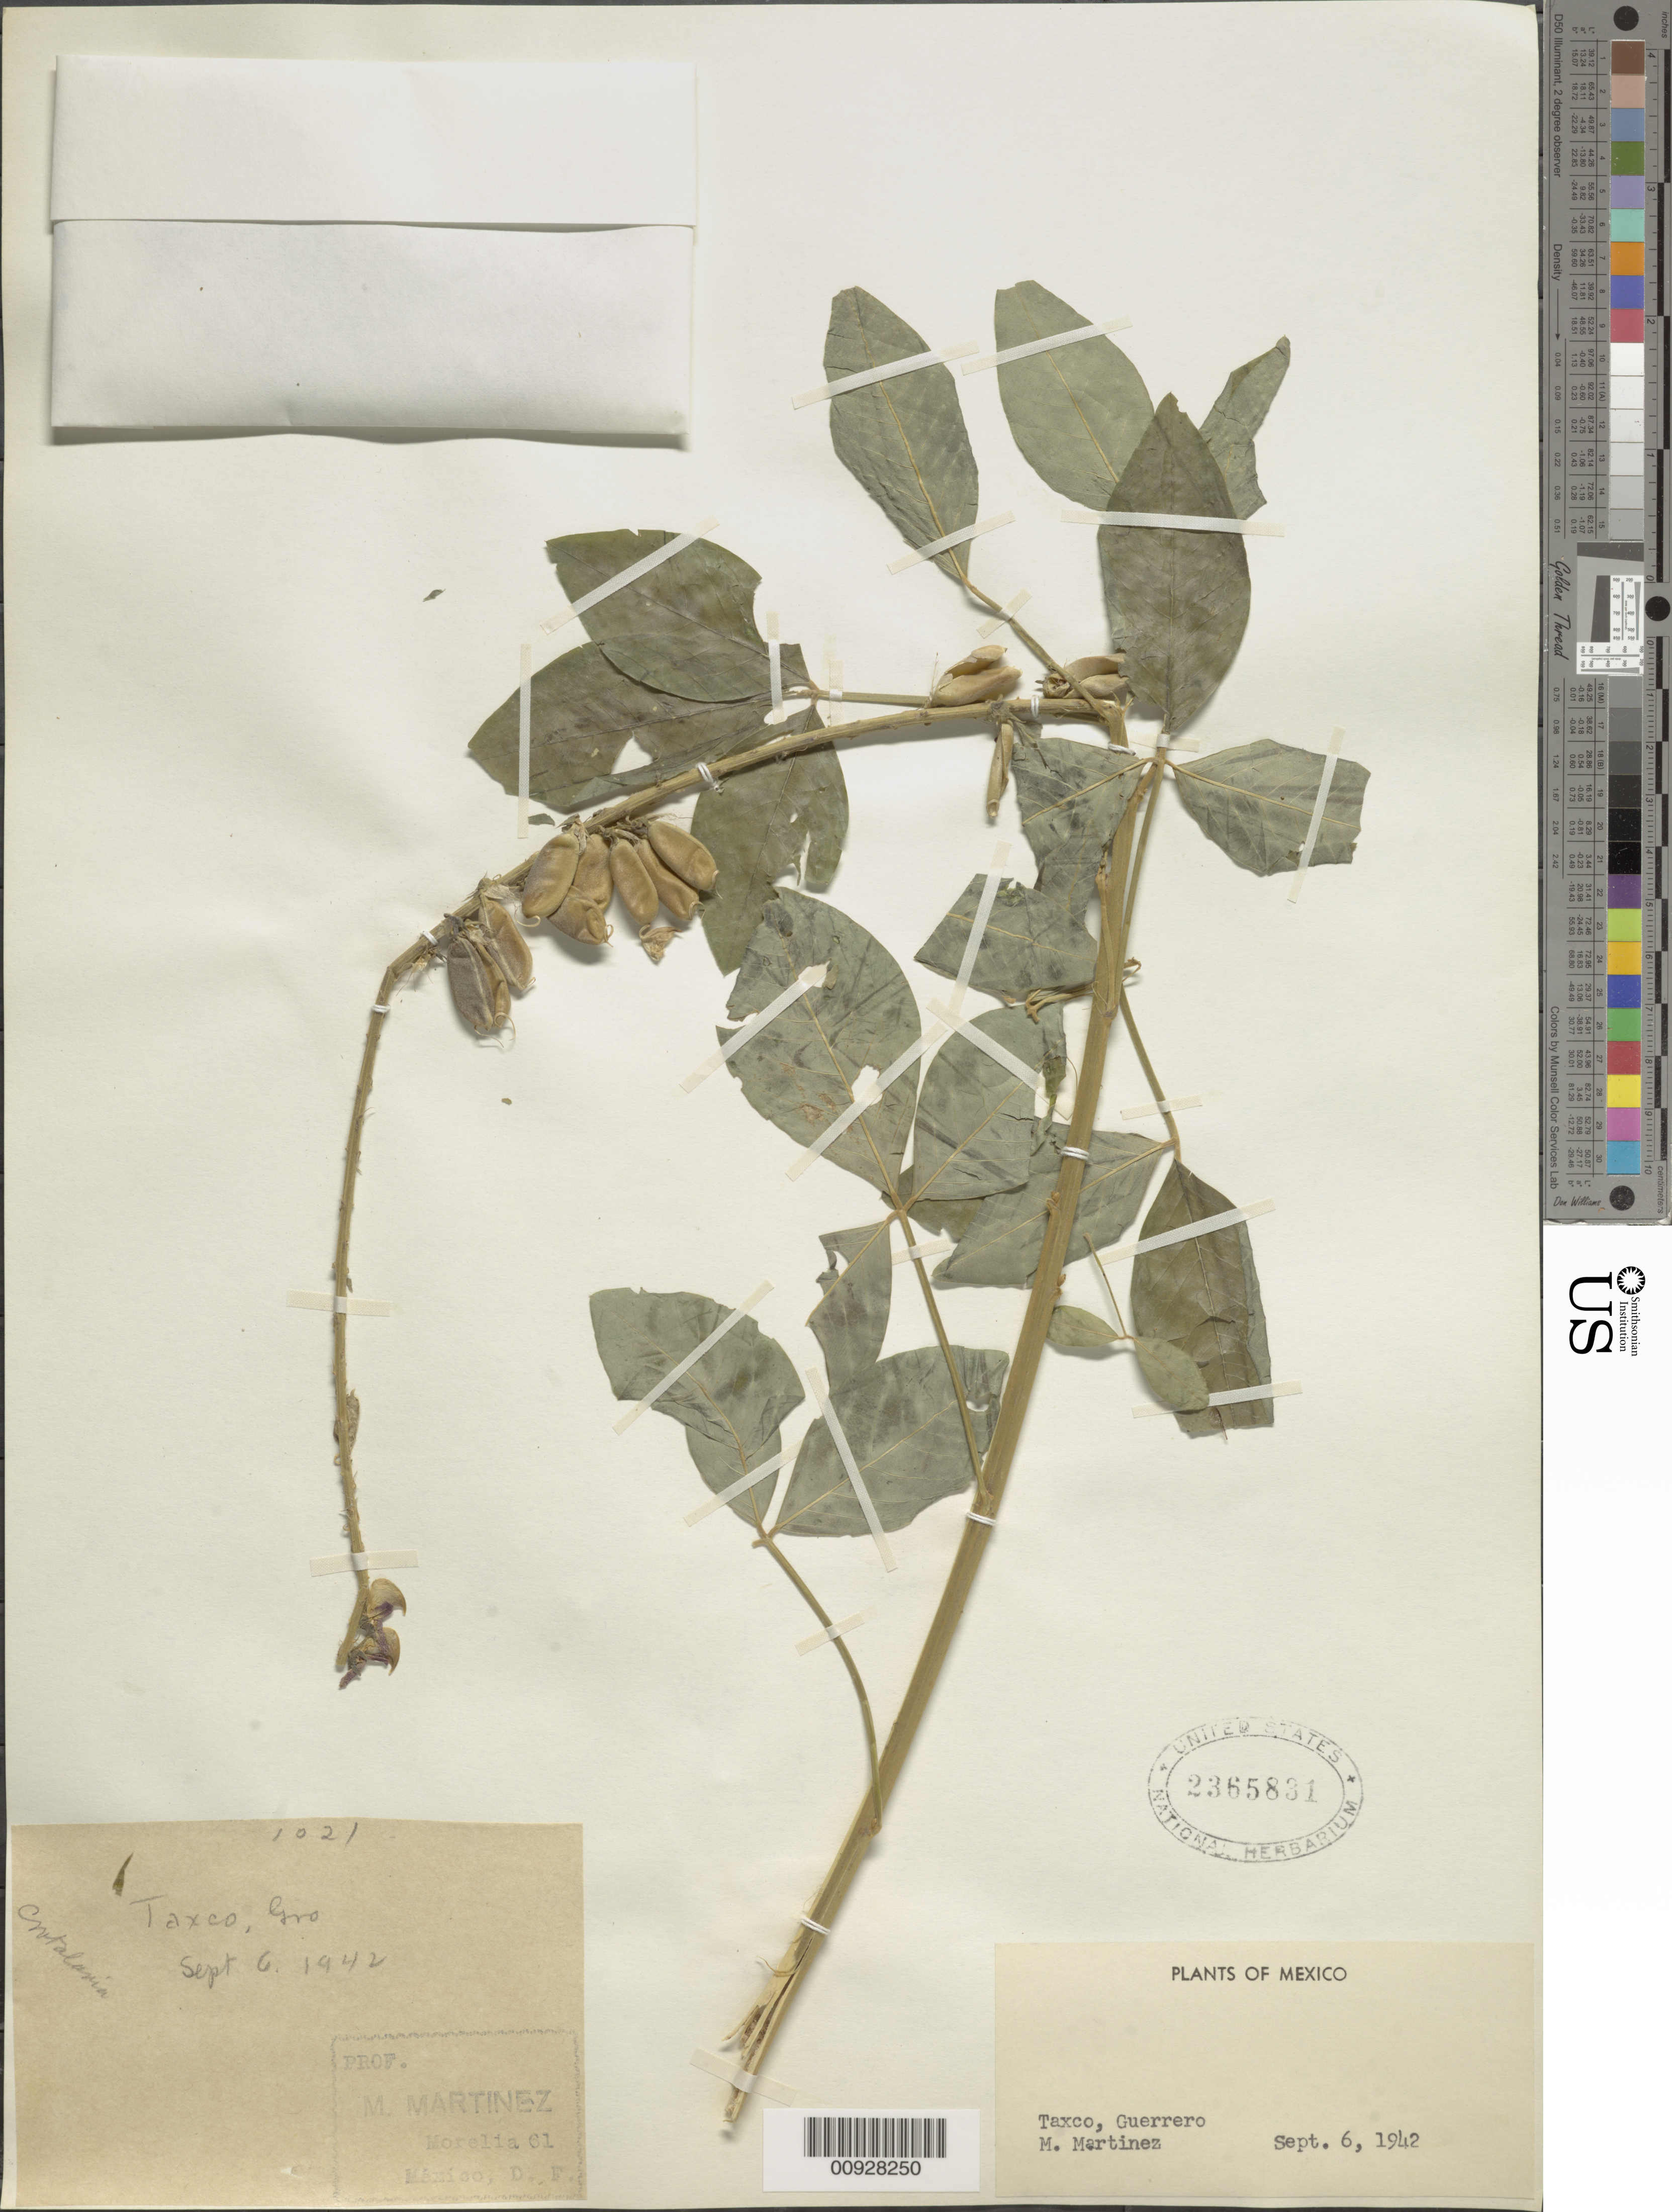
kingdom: Plantae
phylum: Tracheophyta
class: Magnoliopsida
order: Fabales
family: Fabaceae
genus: Crotalaria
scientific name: Crotalaria sp.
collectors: M. Martinez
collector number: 1021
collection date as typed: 06 Sep 1942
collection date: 1942-09-06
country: Mexico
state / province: Guerrero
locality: Taxco, Guerrero.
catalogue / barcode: US 2365831